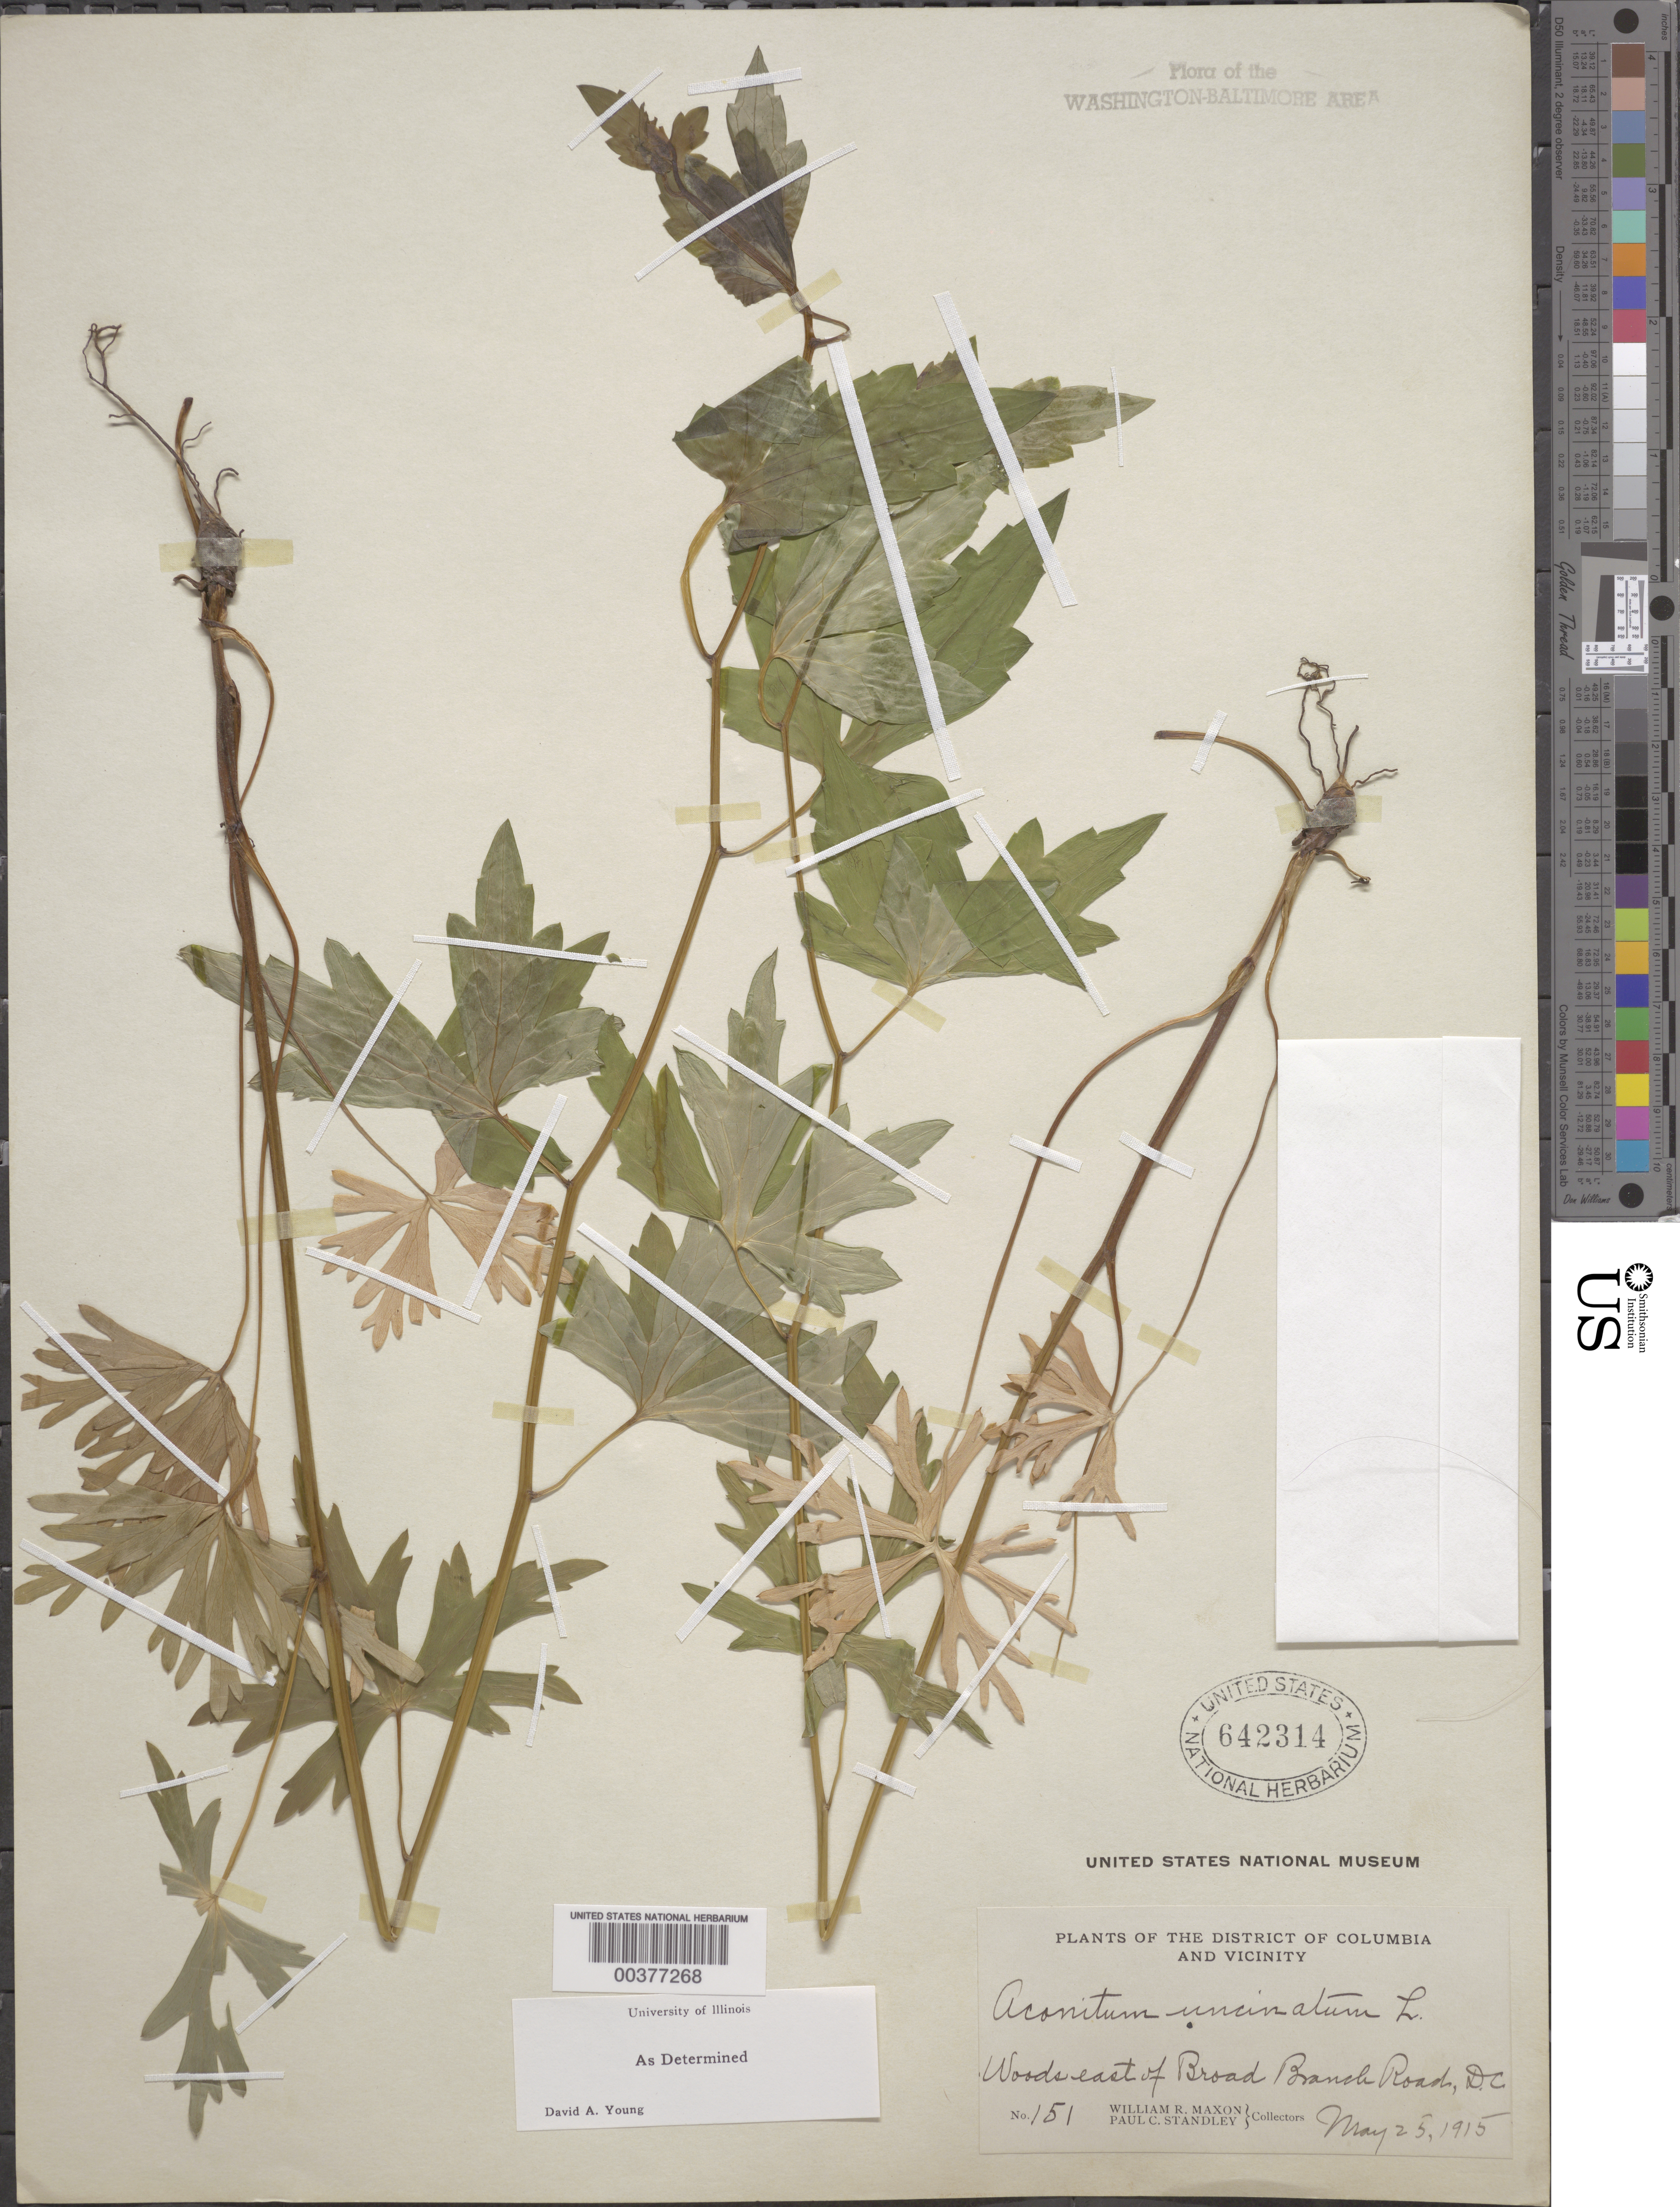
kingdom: Plantae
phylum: Tracheophyta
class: Magnoliopsida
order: Ranunculales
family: Ranunculaceae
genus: Aconitum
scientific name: Aconitum uncinatum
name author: L.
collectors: W. R. Maxon & P. C. Standley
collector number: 151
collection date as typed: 25 May 1915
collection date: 1915-05-25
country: United States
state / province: District of Columbia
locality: East of Broad Branch Rd. Rock Creek Park and Vicinity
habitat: Woods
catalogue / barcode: US 642314